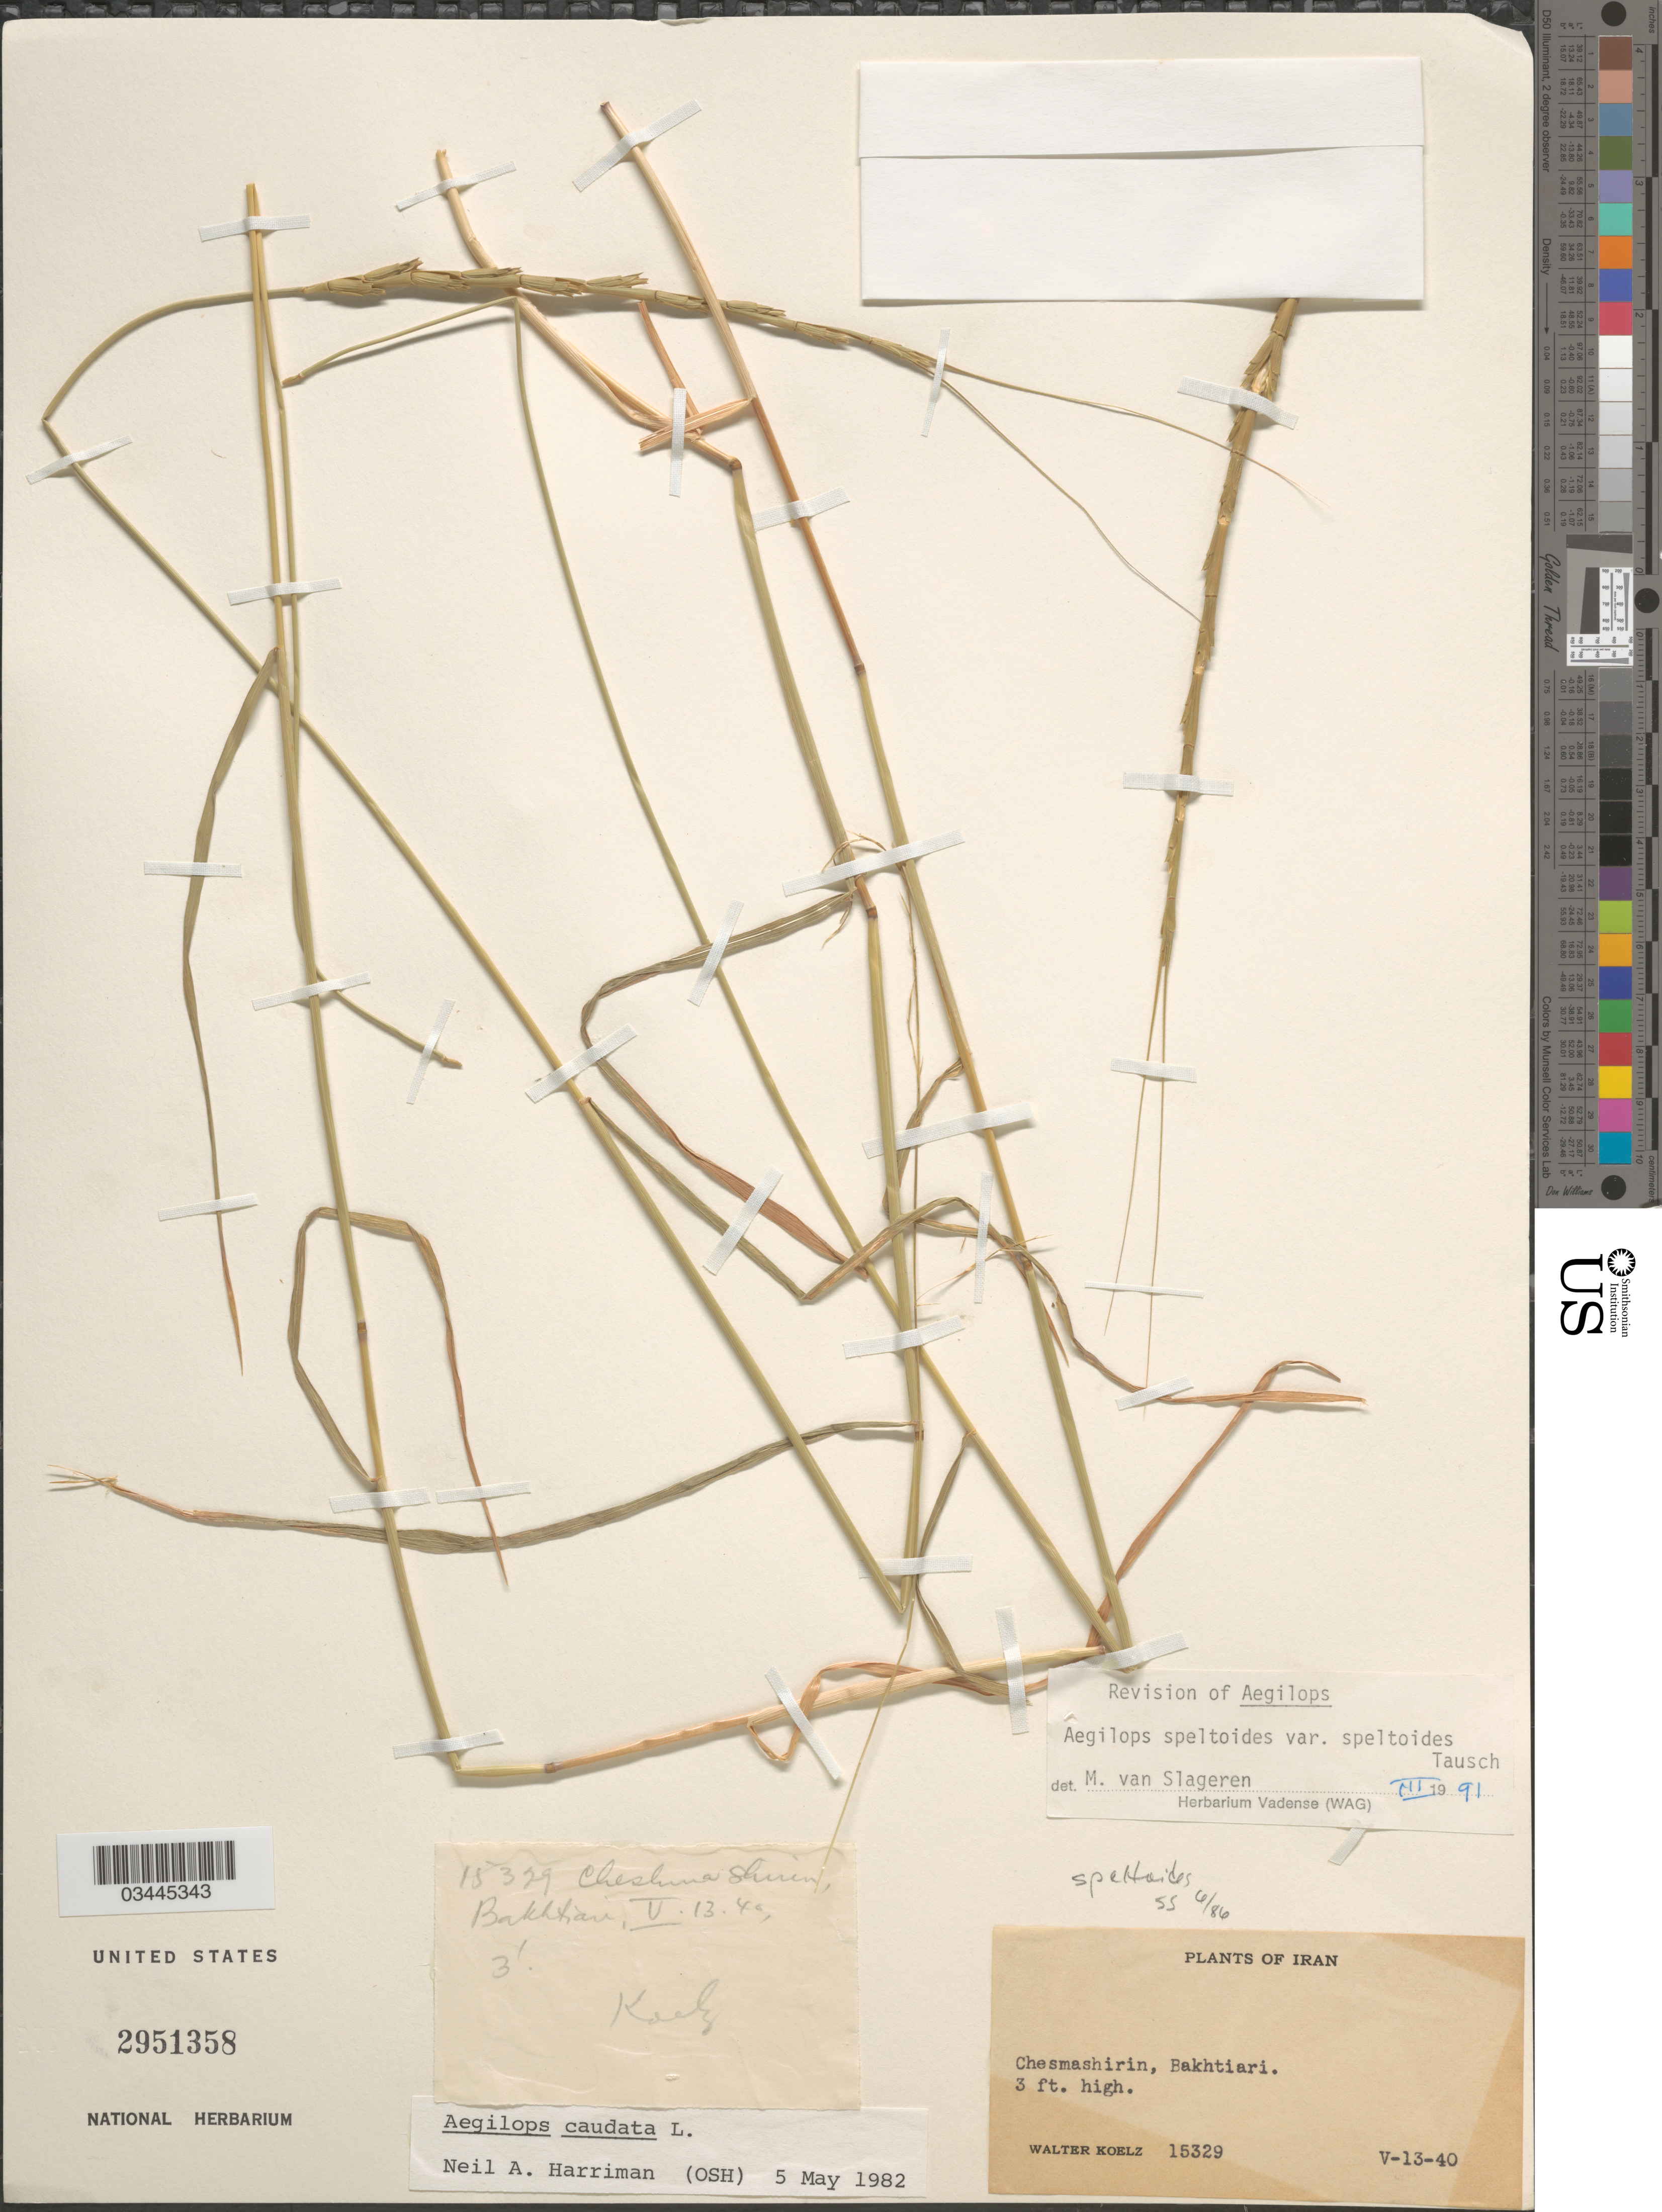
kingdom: Plantae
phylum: Tracheophyta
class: Liliopsida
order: Poales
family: Poaceae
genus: Aegilops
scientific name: Aegilops speltoides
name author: Tausch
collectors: W. N. Koelz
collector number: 15329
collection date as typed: Transcribed d/m/y: 13/5/40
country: Iran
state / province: Chahar Mahaal and Bakhtiari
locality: Chesmashirin, Bakhtiari.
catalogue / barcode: US 2951358